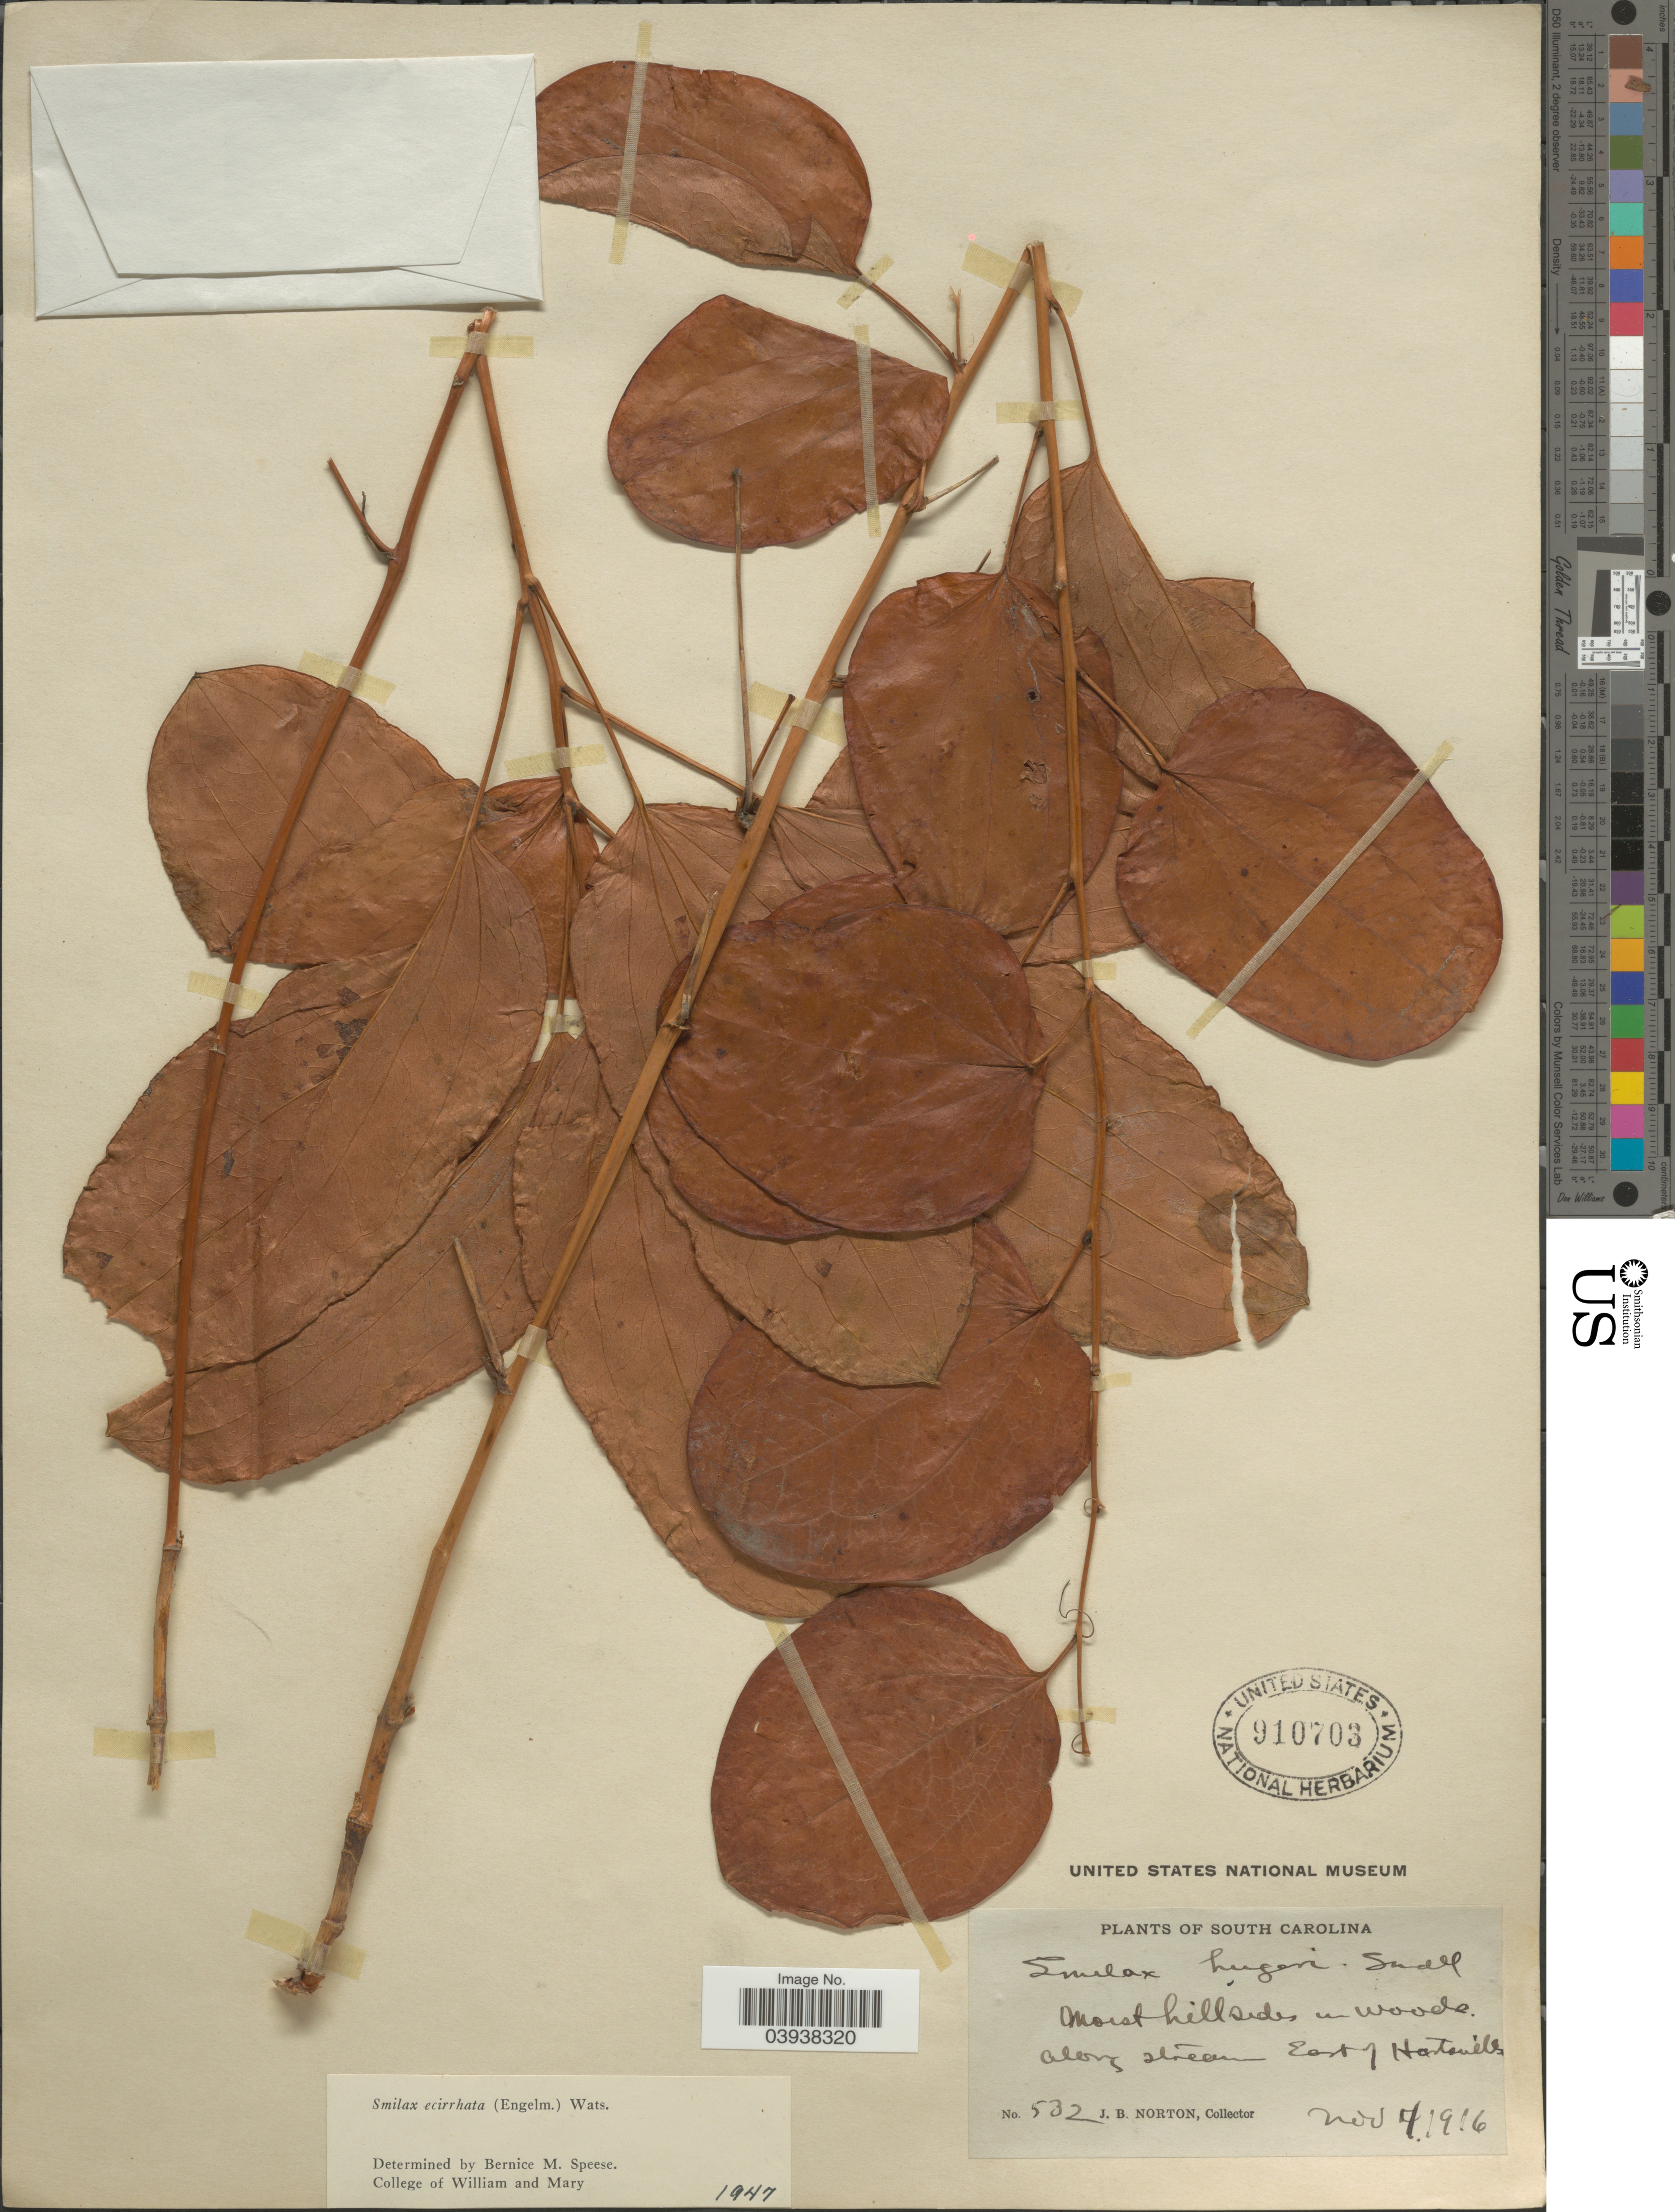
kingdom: Plantae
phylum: Tracheophyta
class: Liliopsida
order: Liliales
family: Smilacaceae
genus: Smilax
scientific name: Smilax ecirrhata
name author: (Engelm. ex Kunth) S. Watson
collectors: J. B. Norton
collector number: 532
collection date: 1916-11-07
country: United States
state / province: South Carolina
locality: East of Hartsville.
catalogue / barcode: US 910703